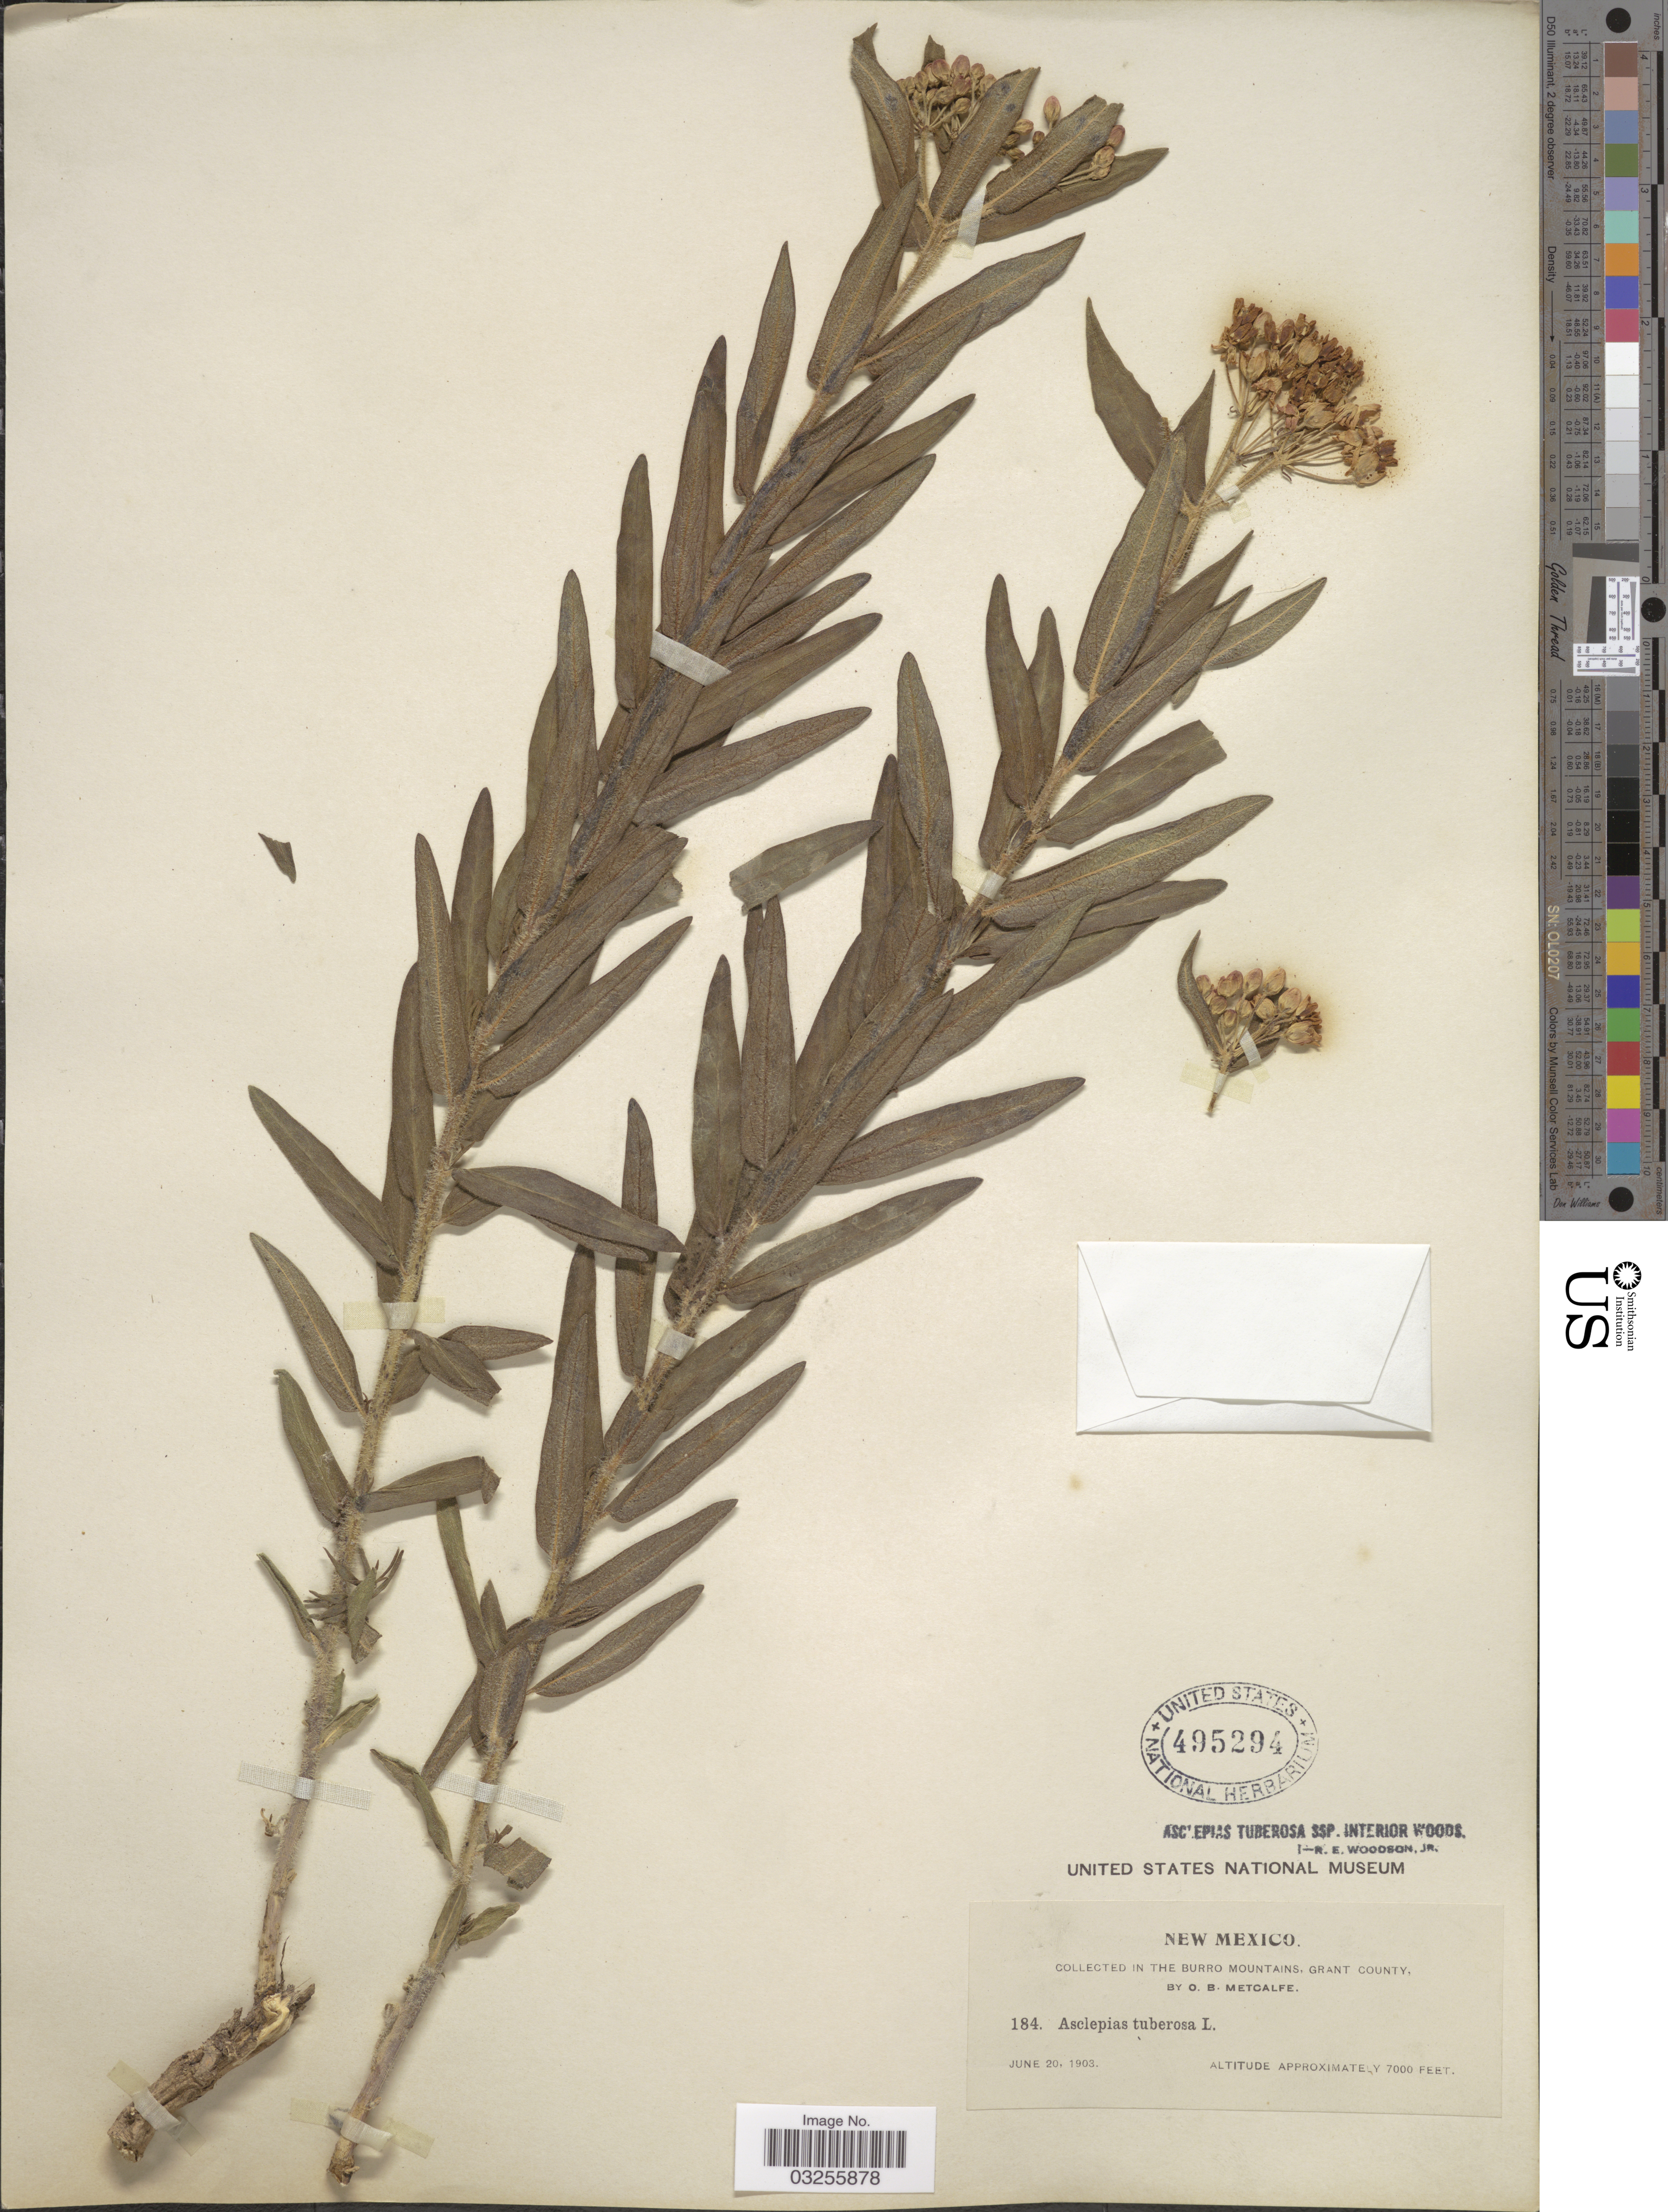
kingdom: Plantae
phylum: Tracheophyta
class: Magnoliopsida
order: Gentianales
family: Apocynaceae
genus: Asclepias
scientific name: Asclepias tuberosa subsp. interior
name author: Woodson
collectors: O. B. Metcalfe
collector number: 184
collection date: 1903-06-20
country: United States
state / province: New Mexico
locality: In the Burro Mountains, Grant County.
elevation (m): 2134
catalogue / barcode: US 495294